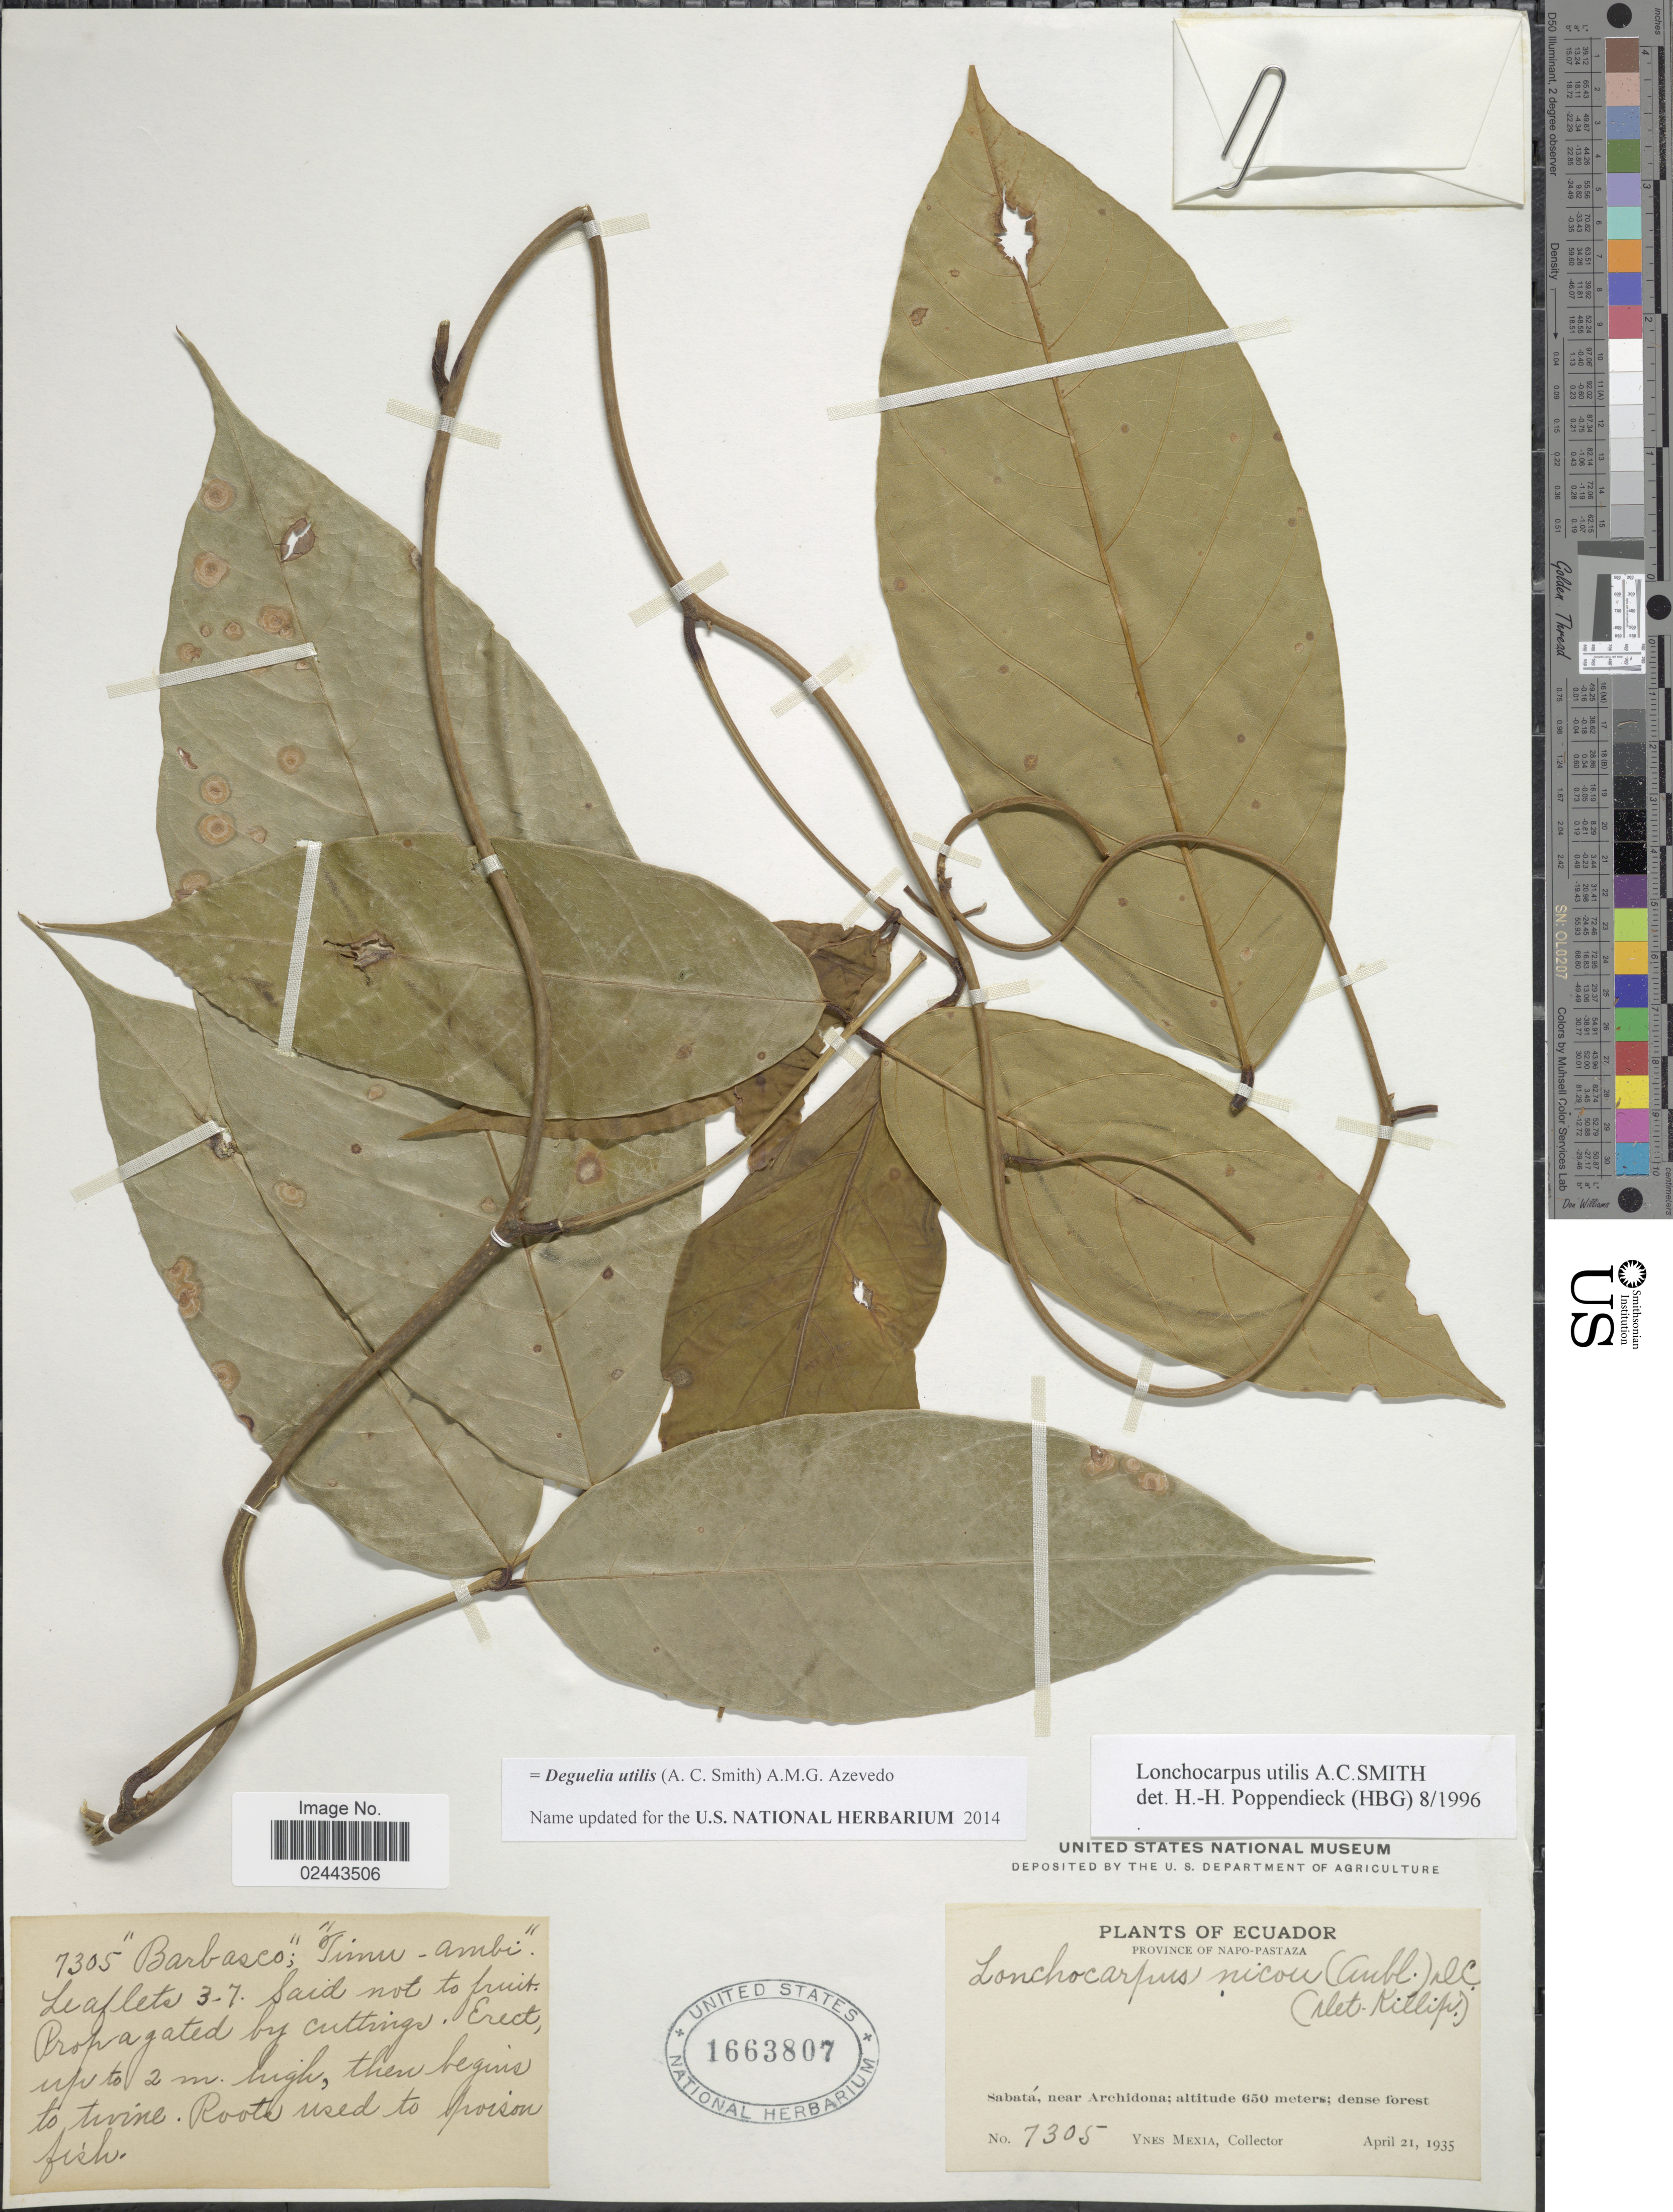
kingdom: Plantae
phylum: Tracheophyta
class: Magnoliopsida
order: Fabales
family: Fabaceae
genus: Deguelia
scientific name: Deguelia utilis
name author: (A.C. Sm.) A.M.G. Azevedo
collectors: Y. Mexia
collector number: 7305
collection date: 1935-04-21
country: Ecuador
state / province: Napo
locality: Province of Napo-Pastaza, Sabana, near Archidona; dense forest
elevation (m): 650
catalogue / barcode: US 1663807